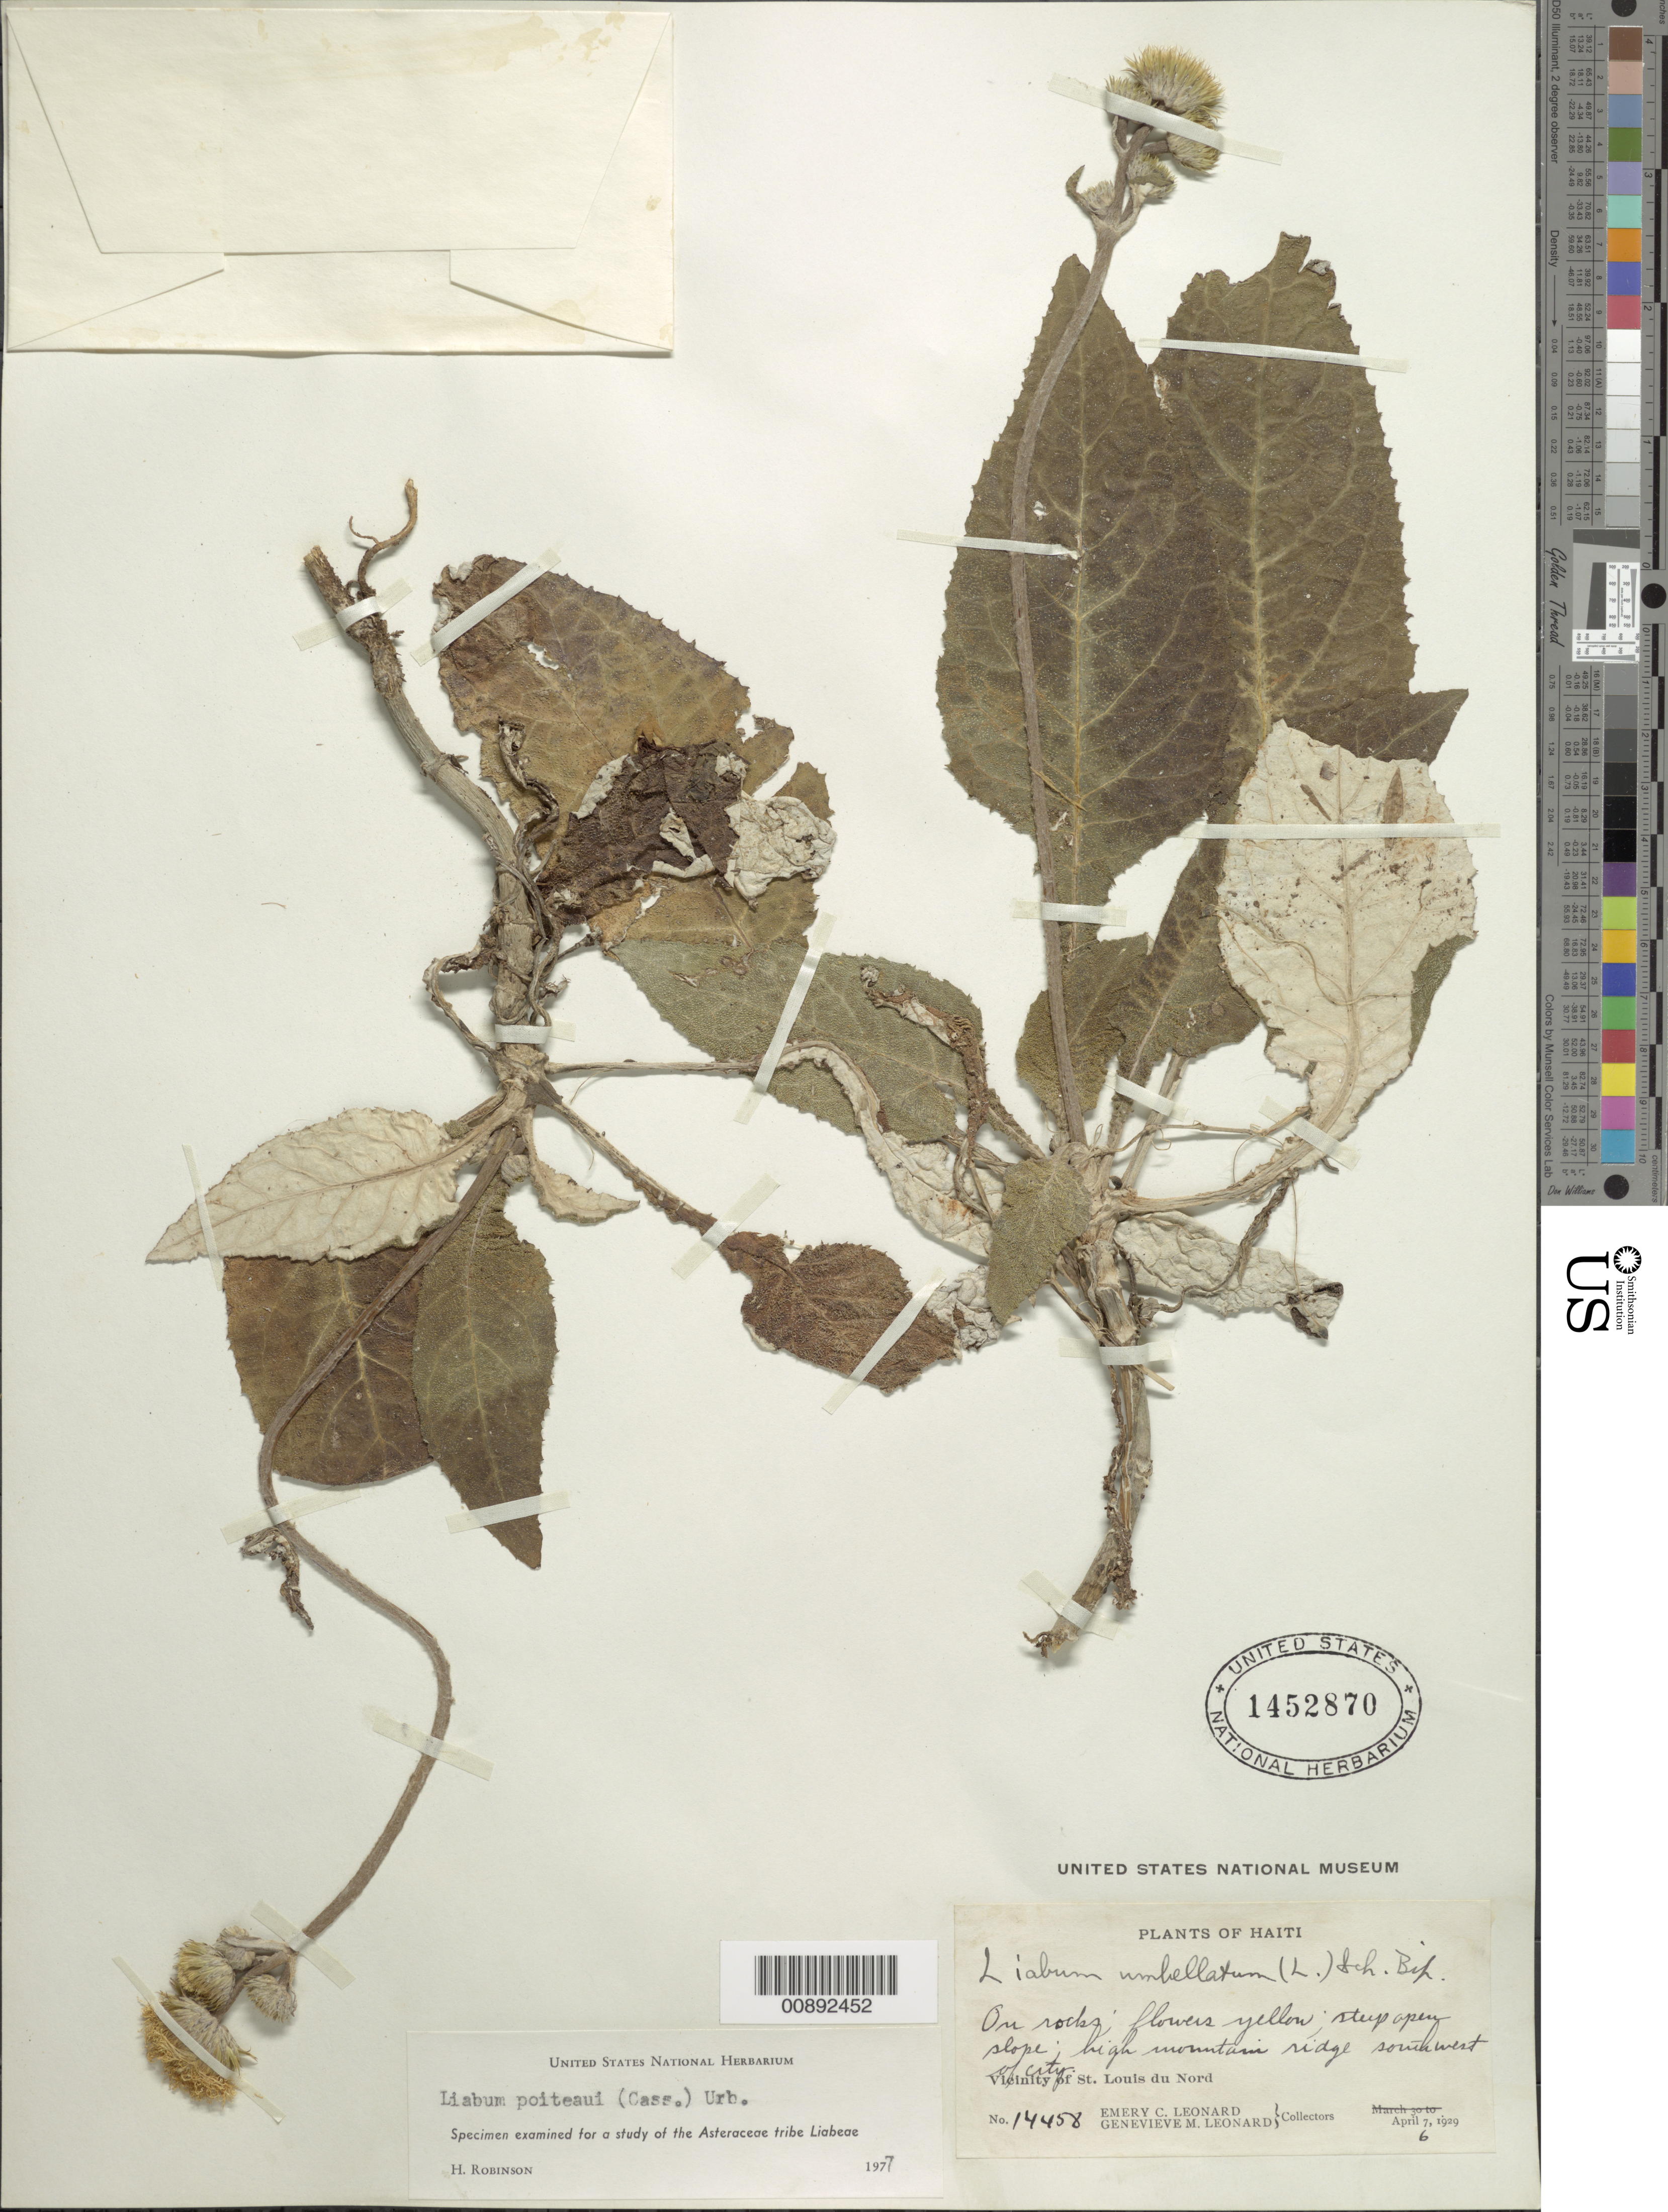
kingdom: Plantae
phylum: Tracheophyta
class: Magnoliopsida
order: Asterales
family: Asteraceae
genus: Liabum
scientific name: Liabum poiteaui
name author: (Cass.) Urb.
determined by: Robinson, Harold E., (US)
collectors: E. C. Leonard & G. M. Leonard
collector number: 14458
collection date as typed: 6 April 1929 to 7 April 1929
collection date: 1929-04-06/1929-04-07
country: Haiti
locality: St. Louis du Nord vicinity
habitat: On rocks, steep grade slope, high mountains ridge south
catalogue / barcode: US 1452870